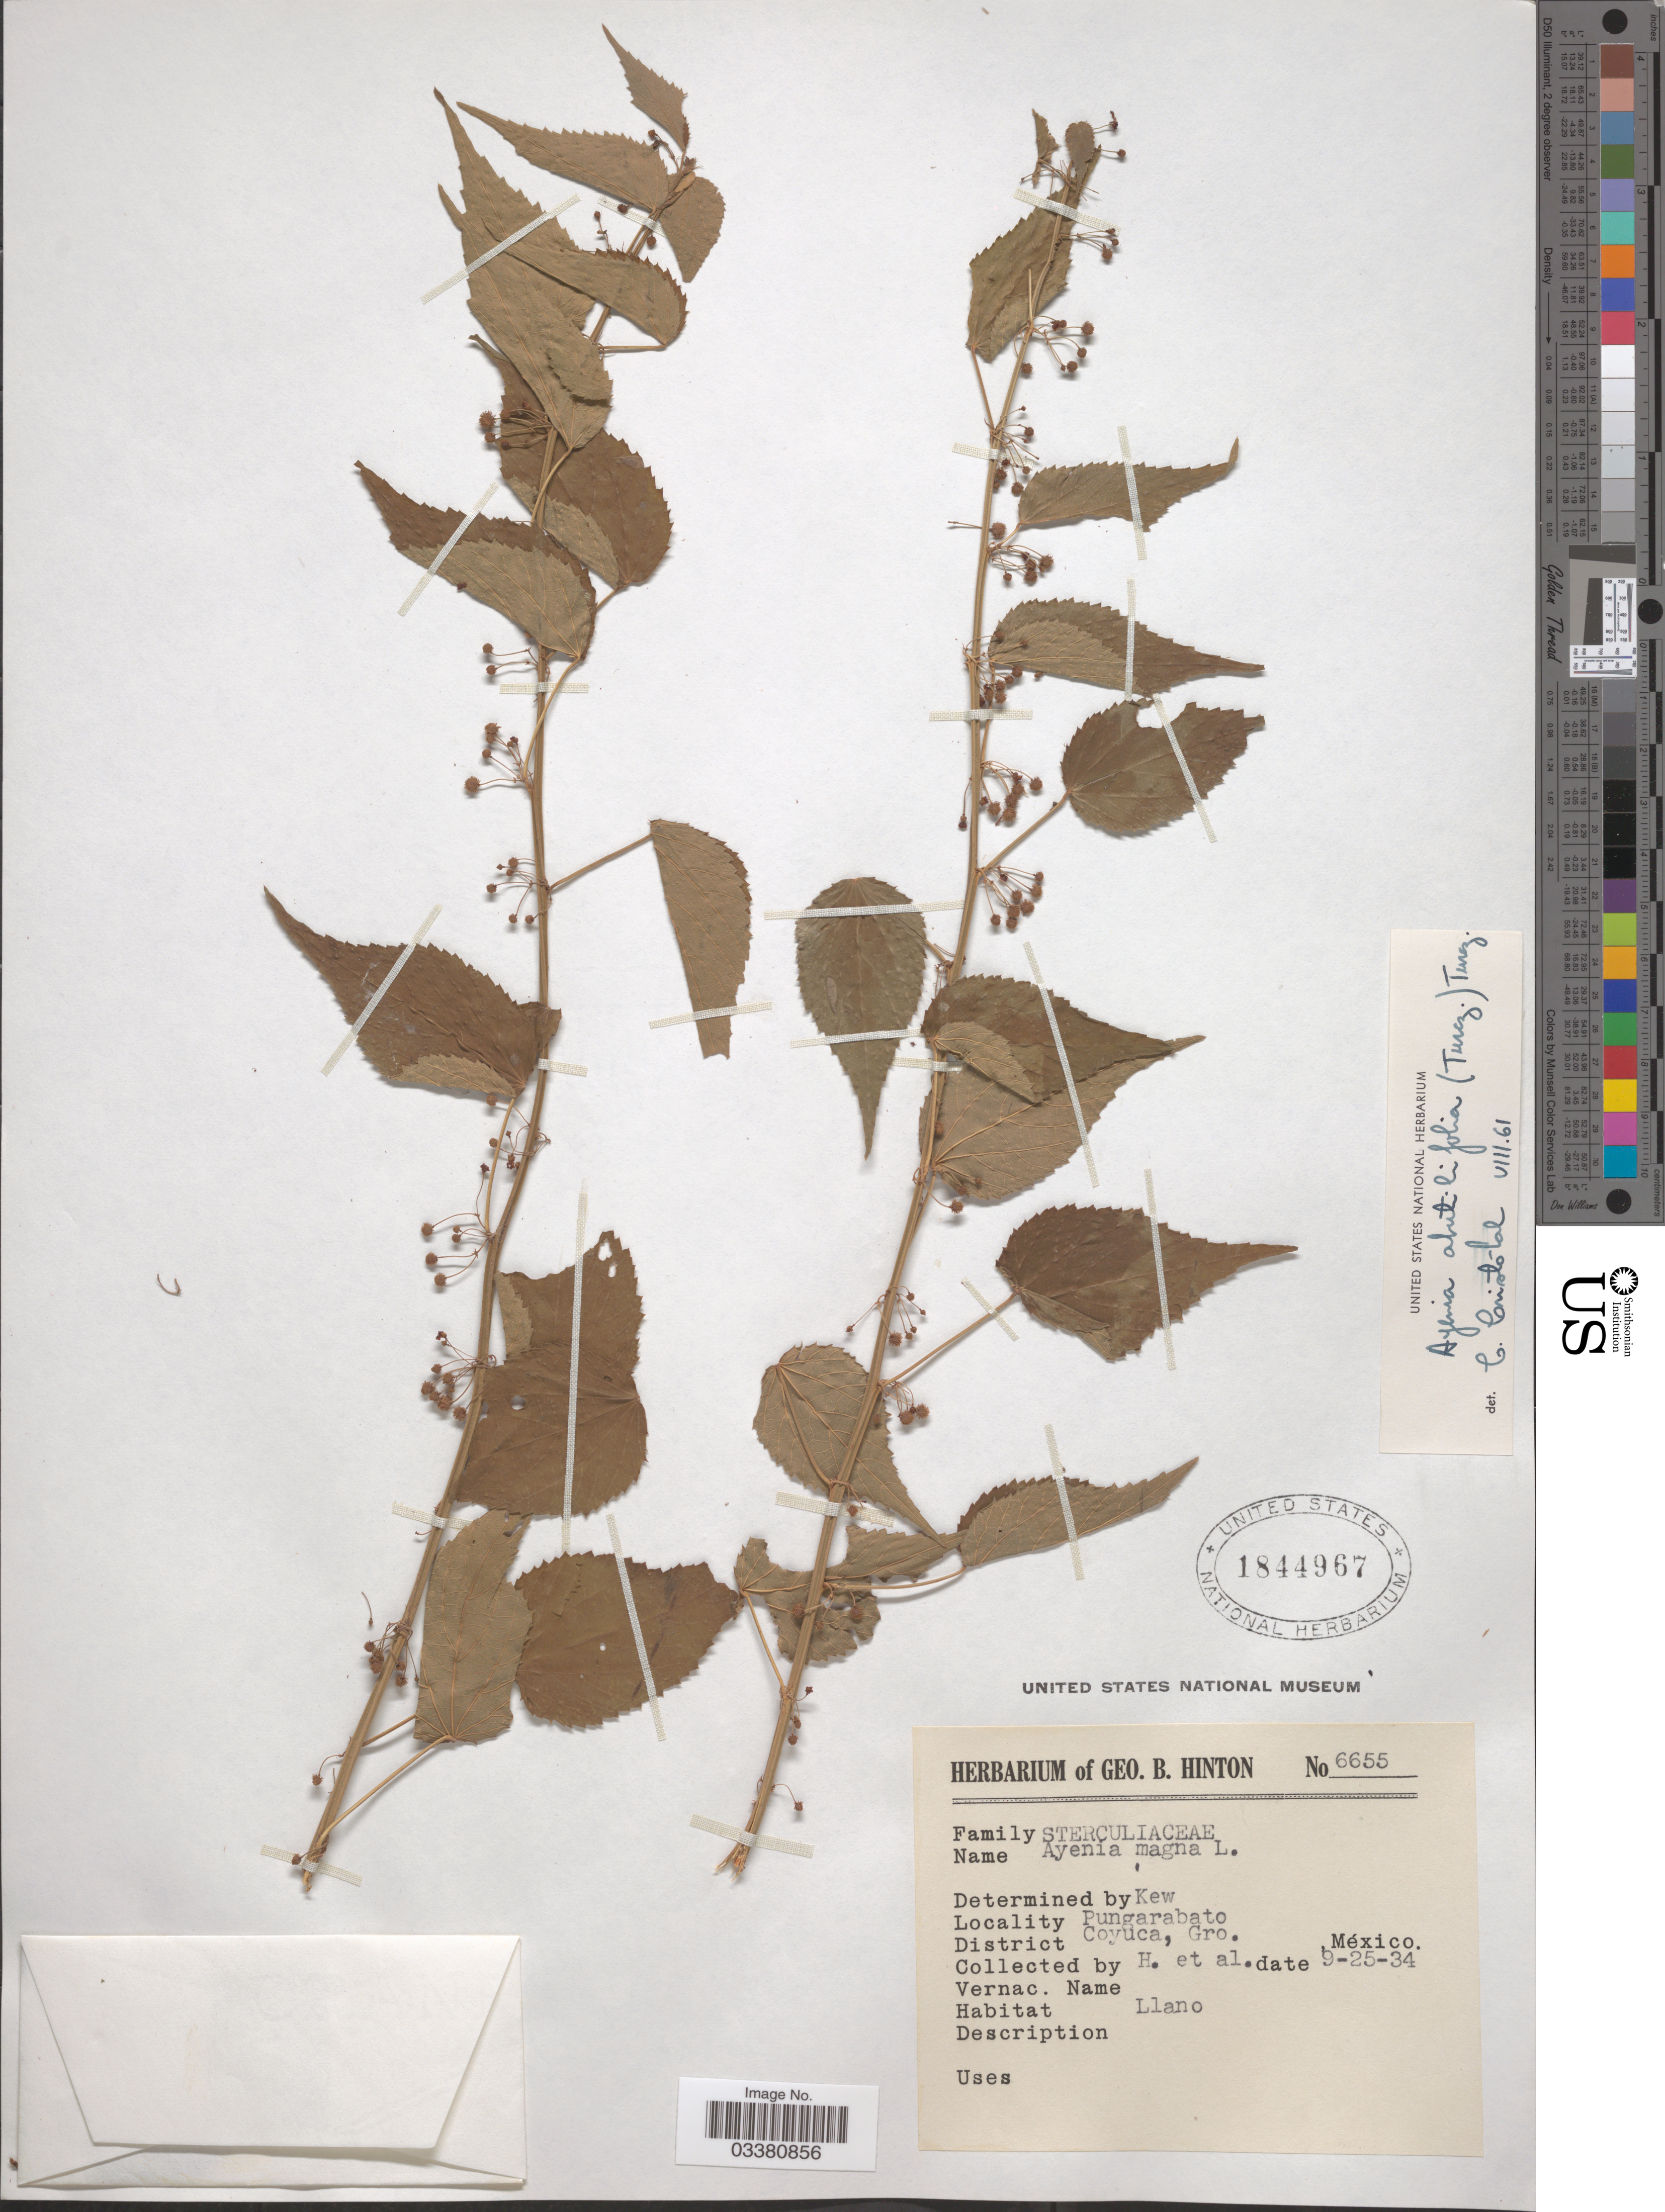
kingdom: Plantae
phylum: Tracheophyta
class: Magnoliopsida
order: Malvales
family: Malvaceae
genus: Ayenia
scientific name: Ayenia abutilifolia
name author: (Turcz.) Turcz.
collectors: G. B. Hinton & et al.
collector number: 6655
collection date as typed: Transcribed d/m/y: 25/9/34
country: Mexico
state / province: Guerrero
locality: Pungarabato. District Coyuca.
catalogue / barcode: US 1844967